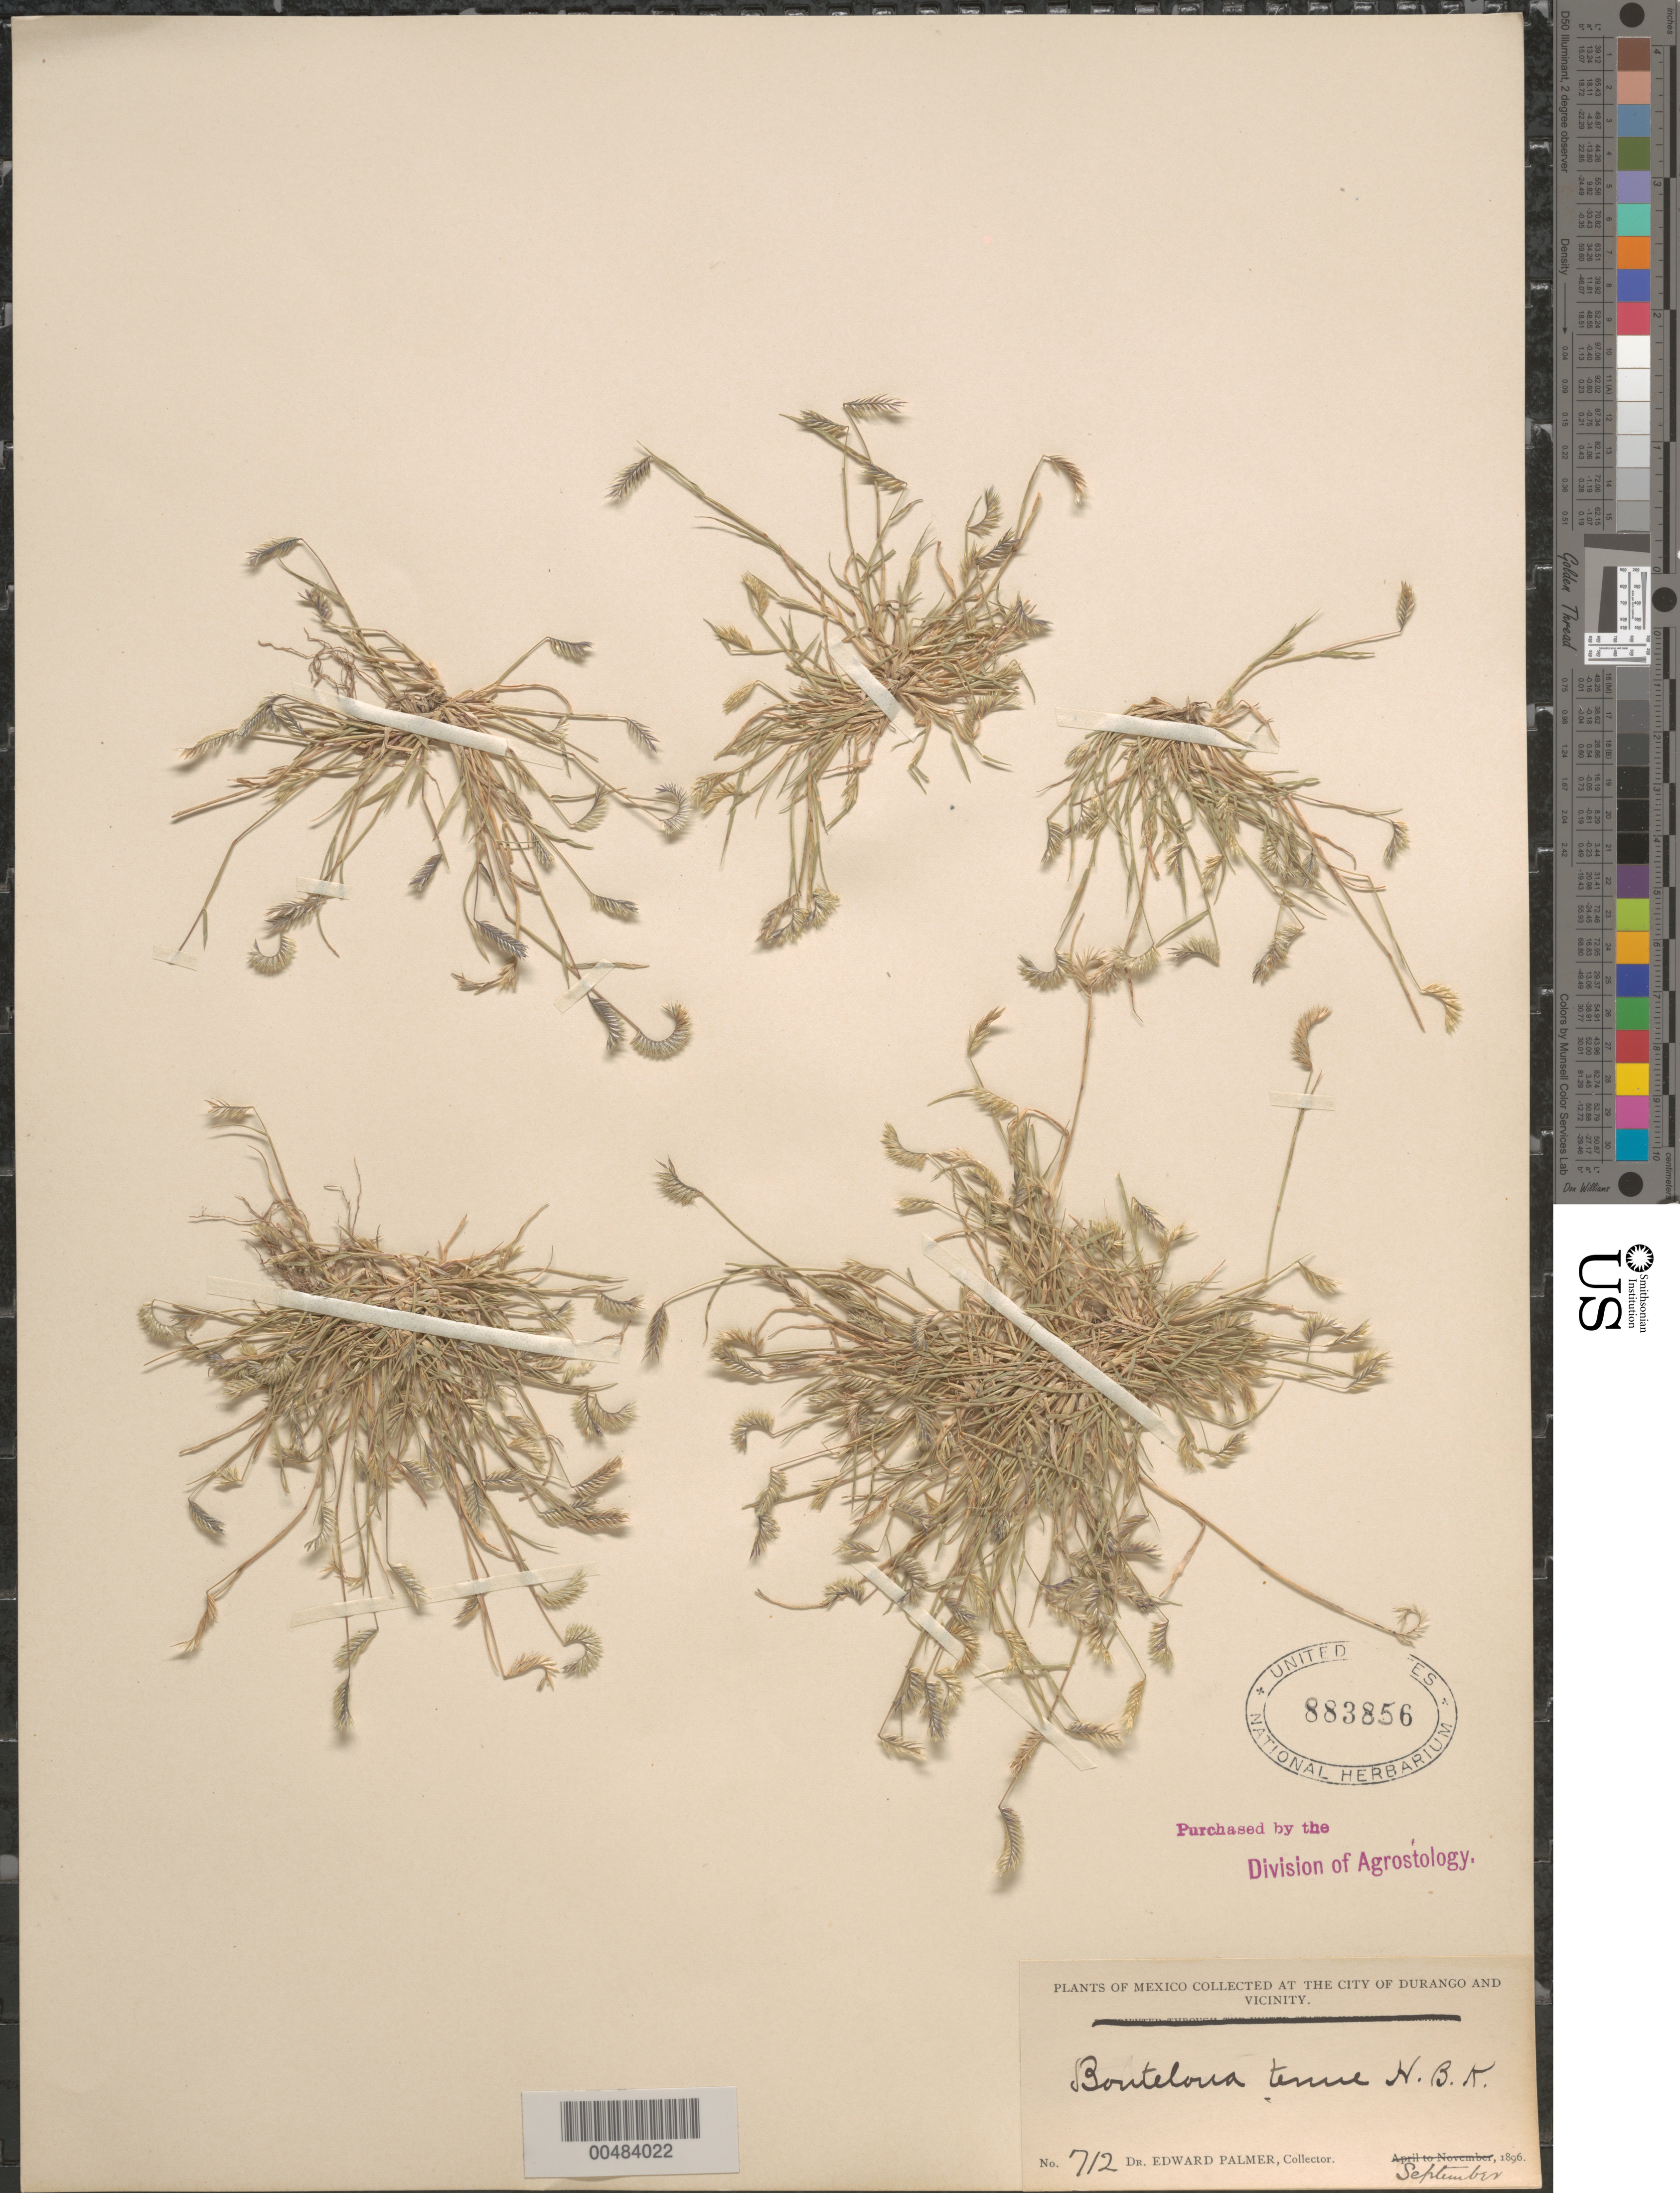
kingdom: Plantae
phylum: Tracheophyta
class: Liliopsida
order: Poales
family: Poaceae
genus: Bouteloua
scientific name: Bouteloua simplex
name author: Lag.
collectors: E. Palmer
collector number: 712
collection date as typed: Sep 1896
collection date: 1896-09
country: Mexico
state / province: Durango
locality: City of Durango and vicinity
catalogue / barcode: US 883856